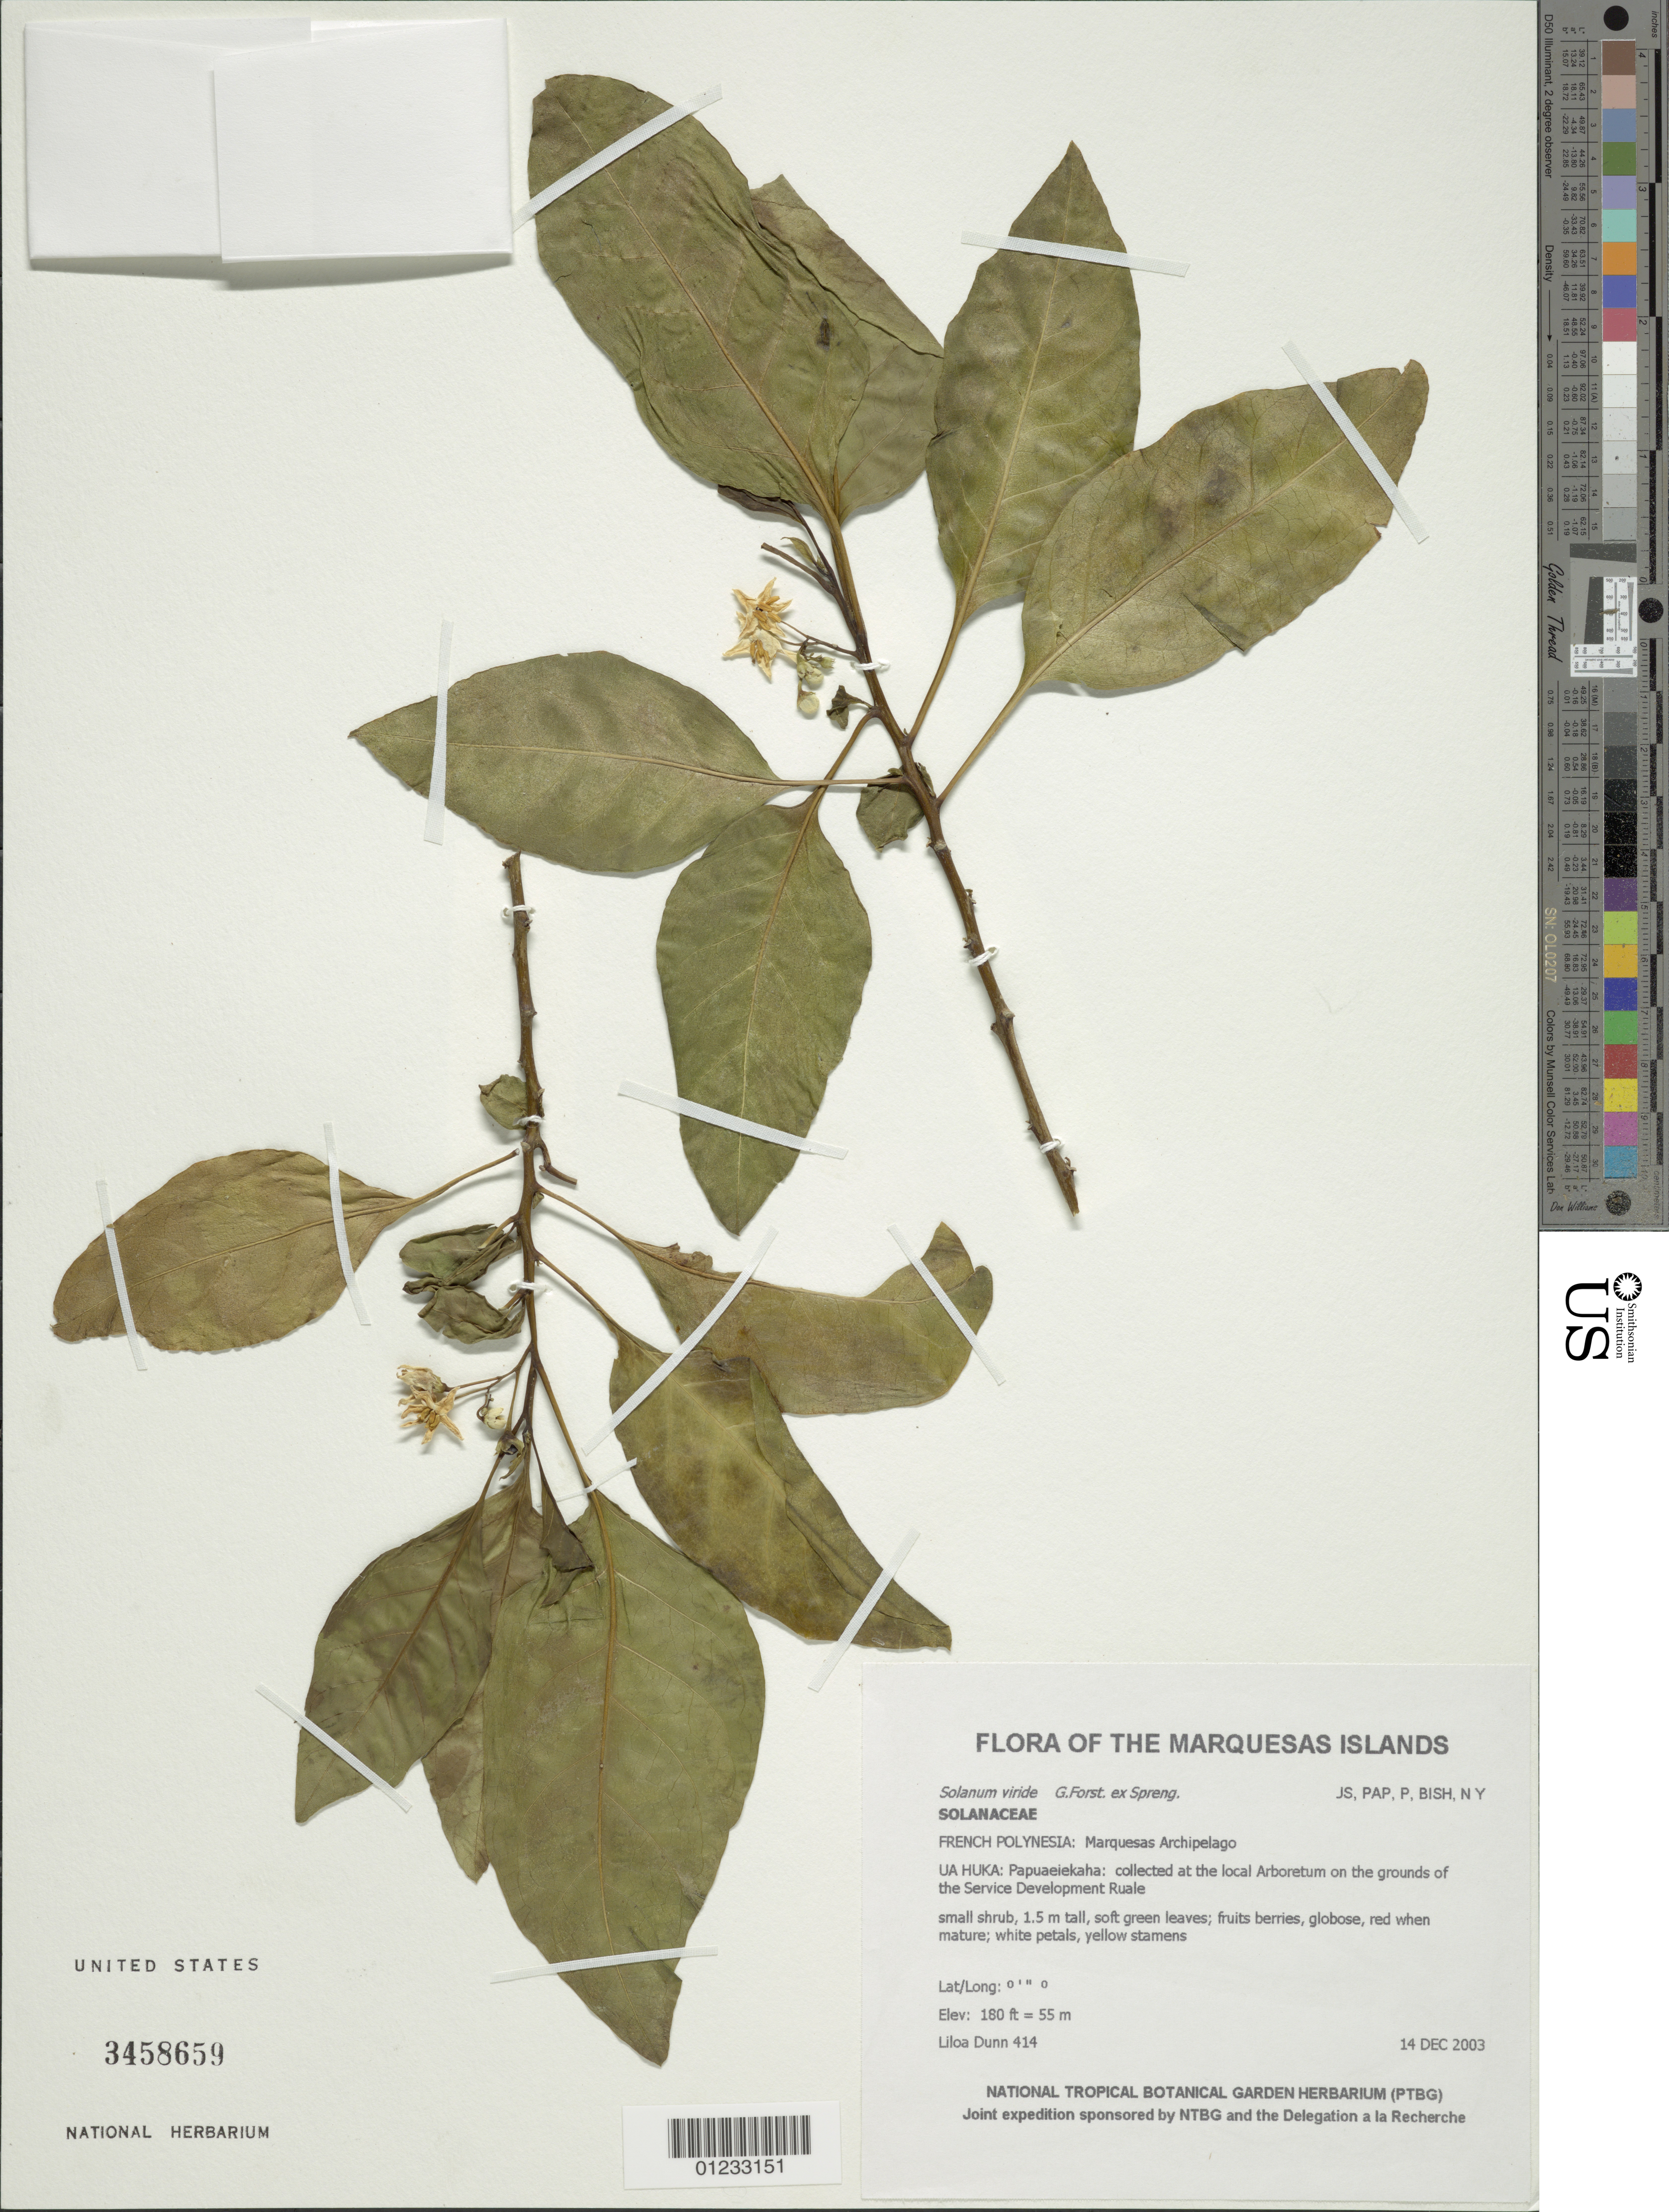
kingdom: Plantae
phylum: Tracheophyta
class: Magnoliopsida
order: Solanales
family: Solanaceae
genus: Solanum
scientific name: Solanum viride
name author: G. Forst. ex Spreng.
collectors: L. Dunn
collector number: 414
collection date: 2003-12-14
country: French Polynesia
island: Ua Huka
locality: Papuaeiekaha: collected at the local Arboretum on the grounds of the Service Development Ruale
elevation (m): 55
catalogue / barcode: US 3458659